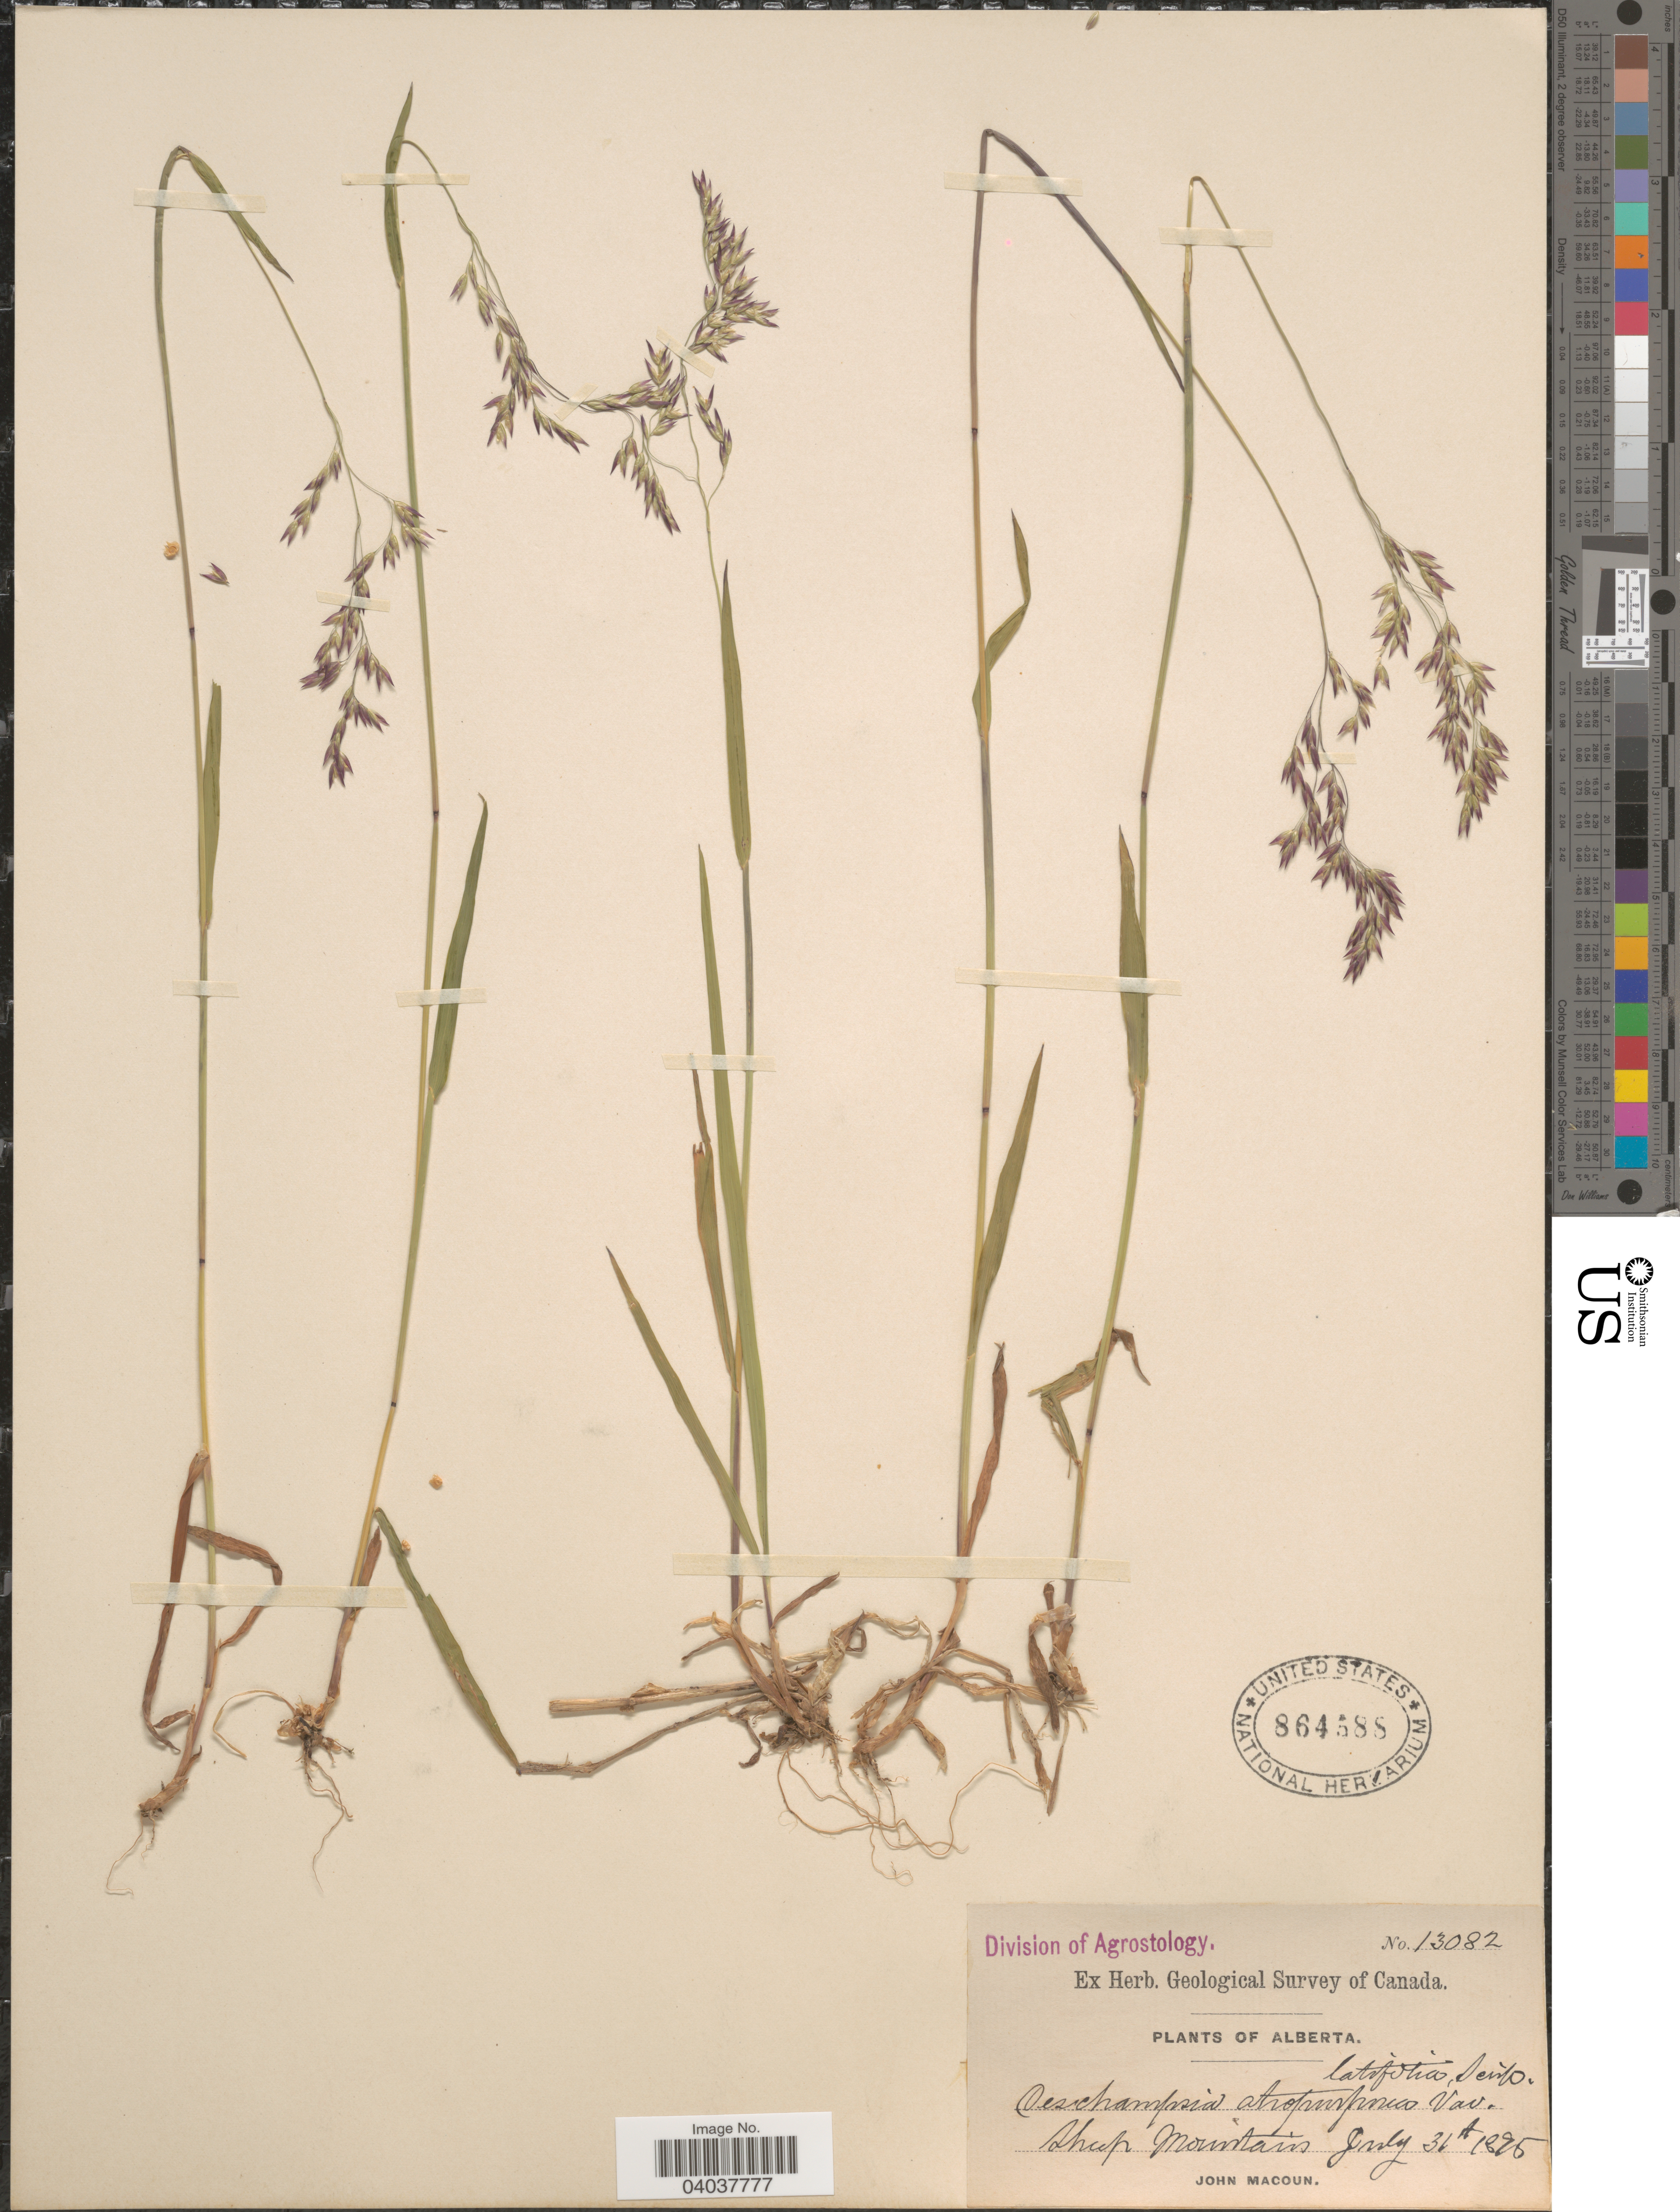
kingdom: Plantae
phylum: Tracheophyta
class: Liliopsida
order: Poales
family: Poaceae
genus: Vahlodea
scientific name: Vahlodea atropurpurea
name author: (Wahlenb.) Fr. ex Hartm.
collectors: J. Macoun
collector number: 13082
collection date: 1895-07-31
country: Canada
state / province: Alberta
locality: Sheep Mountain.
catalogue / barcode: US 864588